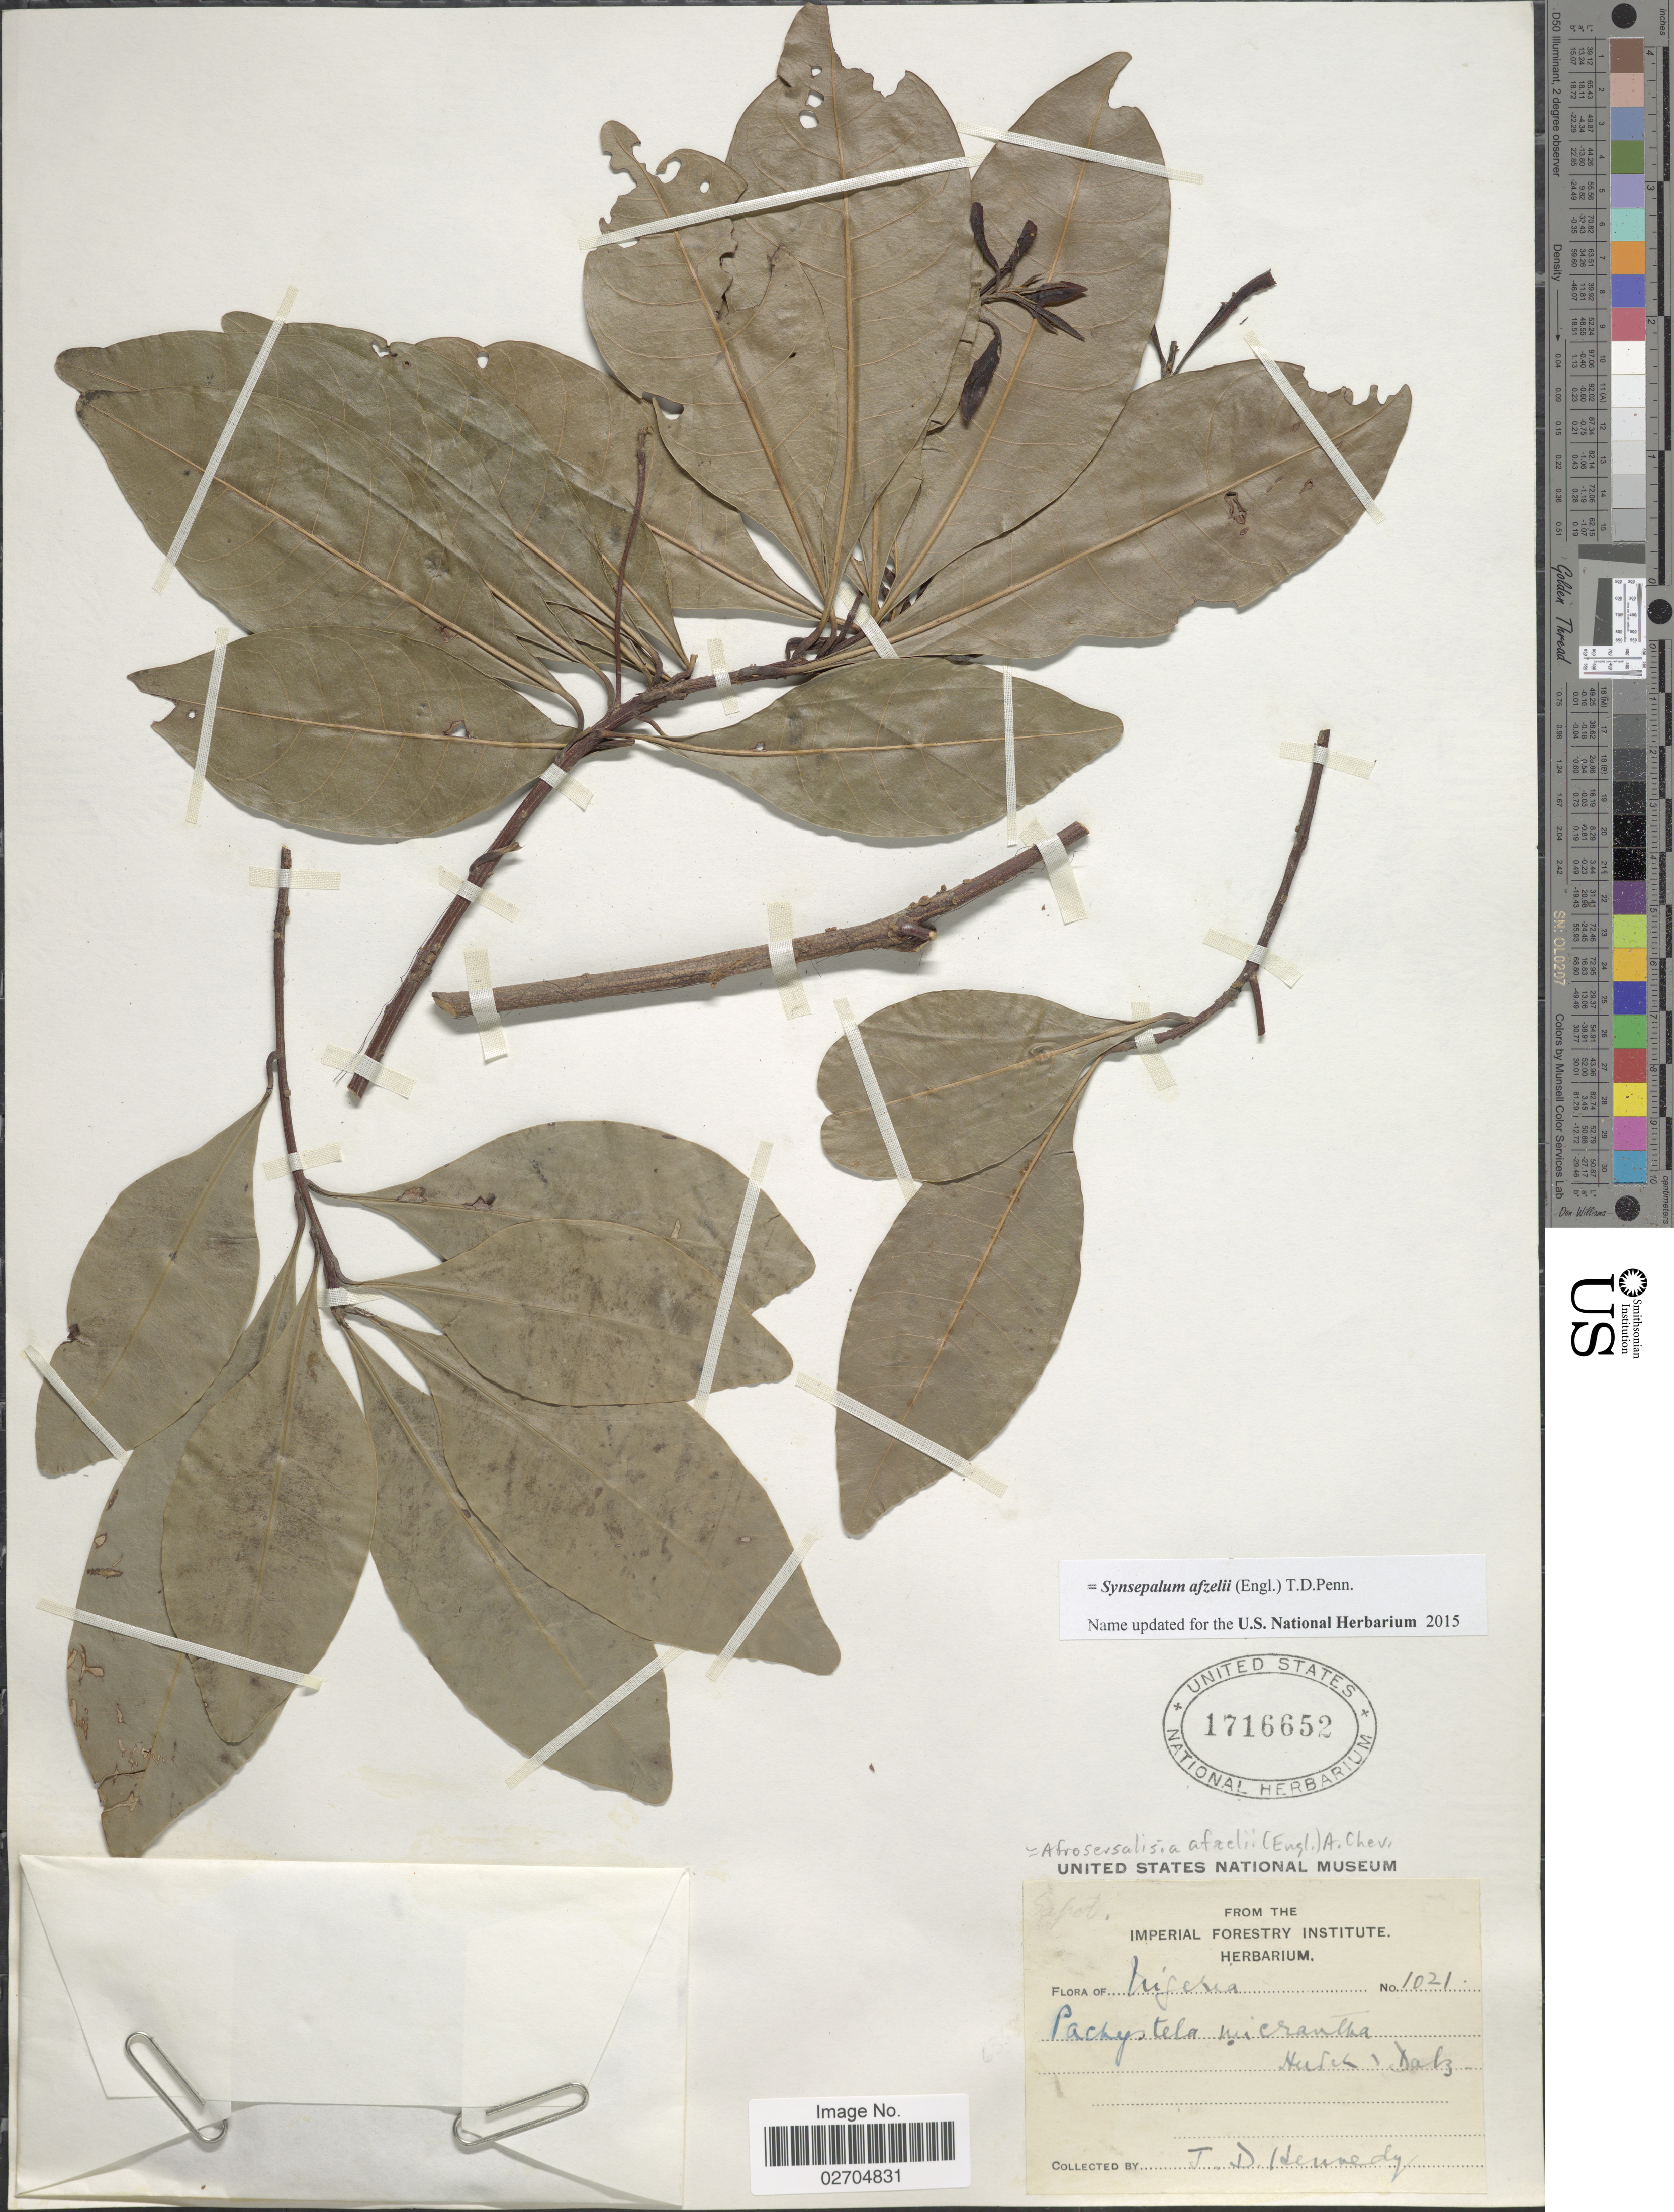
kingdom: Plantae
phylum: Tracheophyta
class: Magnoliopsida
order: Ericales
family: Sapotaceae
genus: Synsepalum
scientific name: Synsepalum afzelii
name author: (Engl.) T.D. Penn.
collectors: J. D. Kennedy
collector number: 1021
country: Nigeria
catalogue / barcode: US 1716652